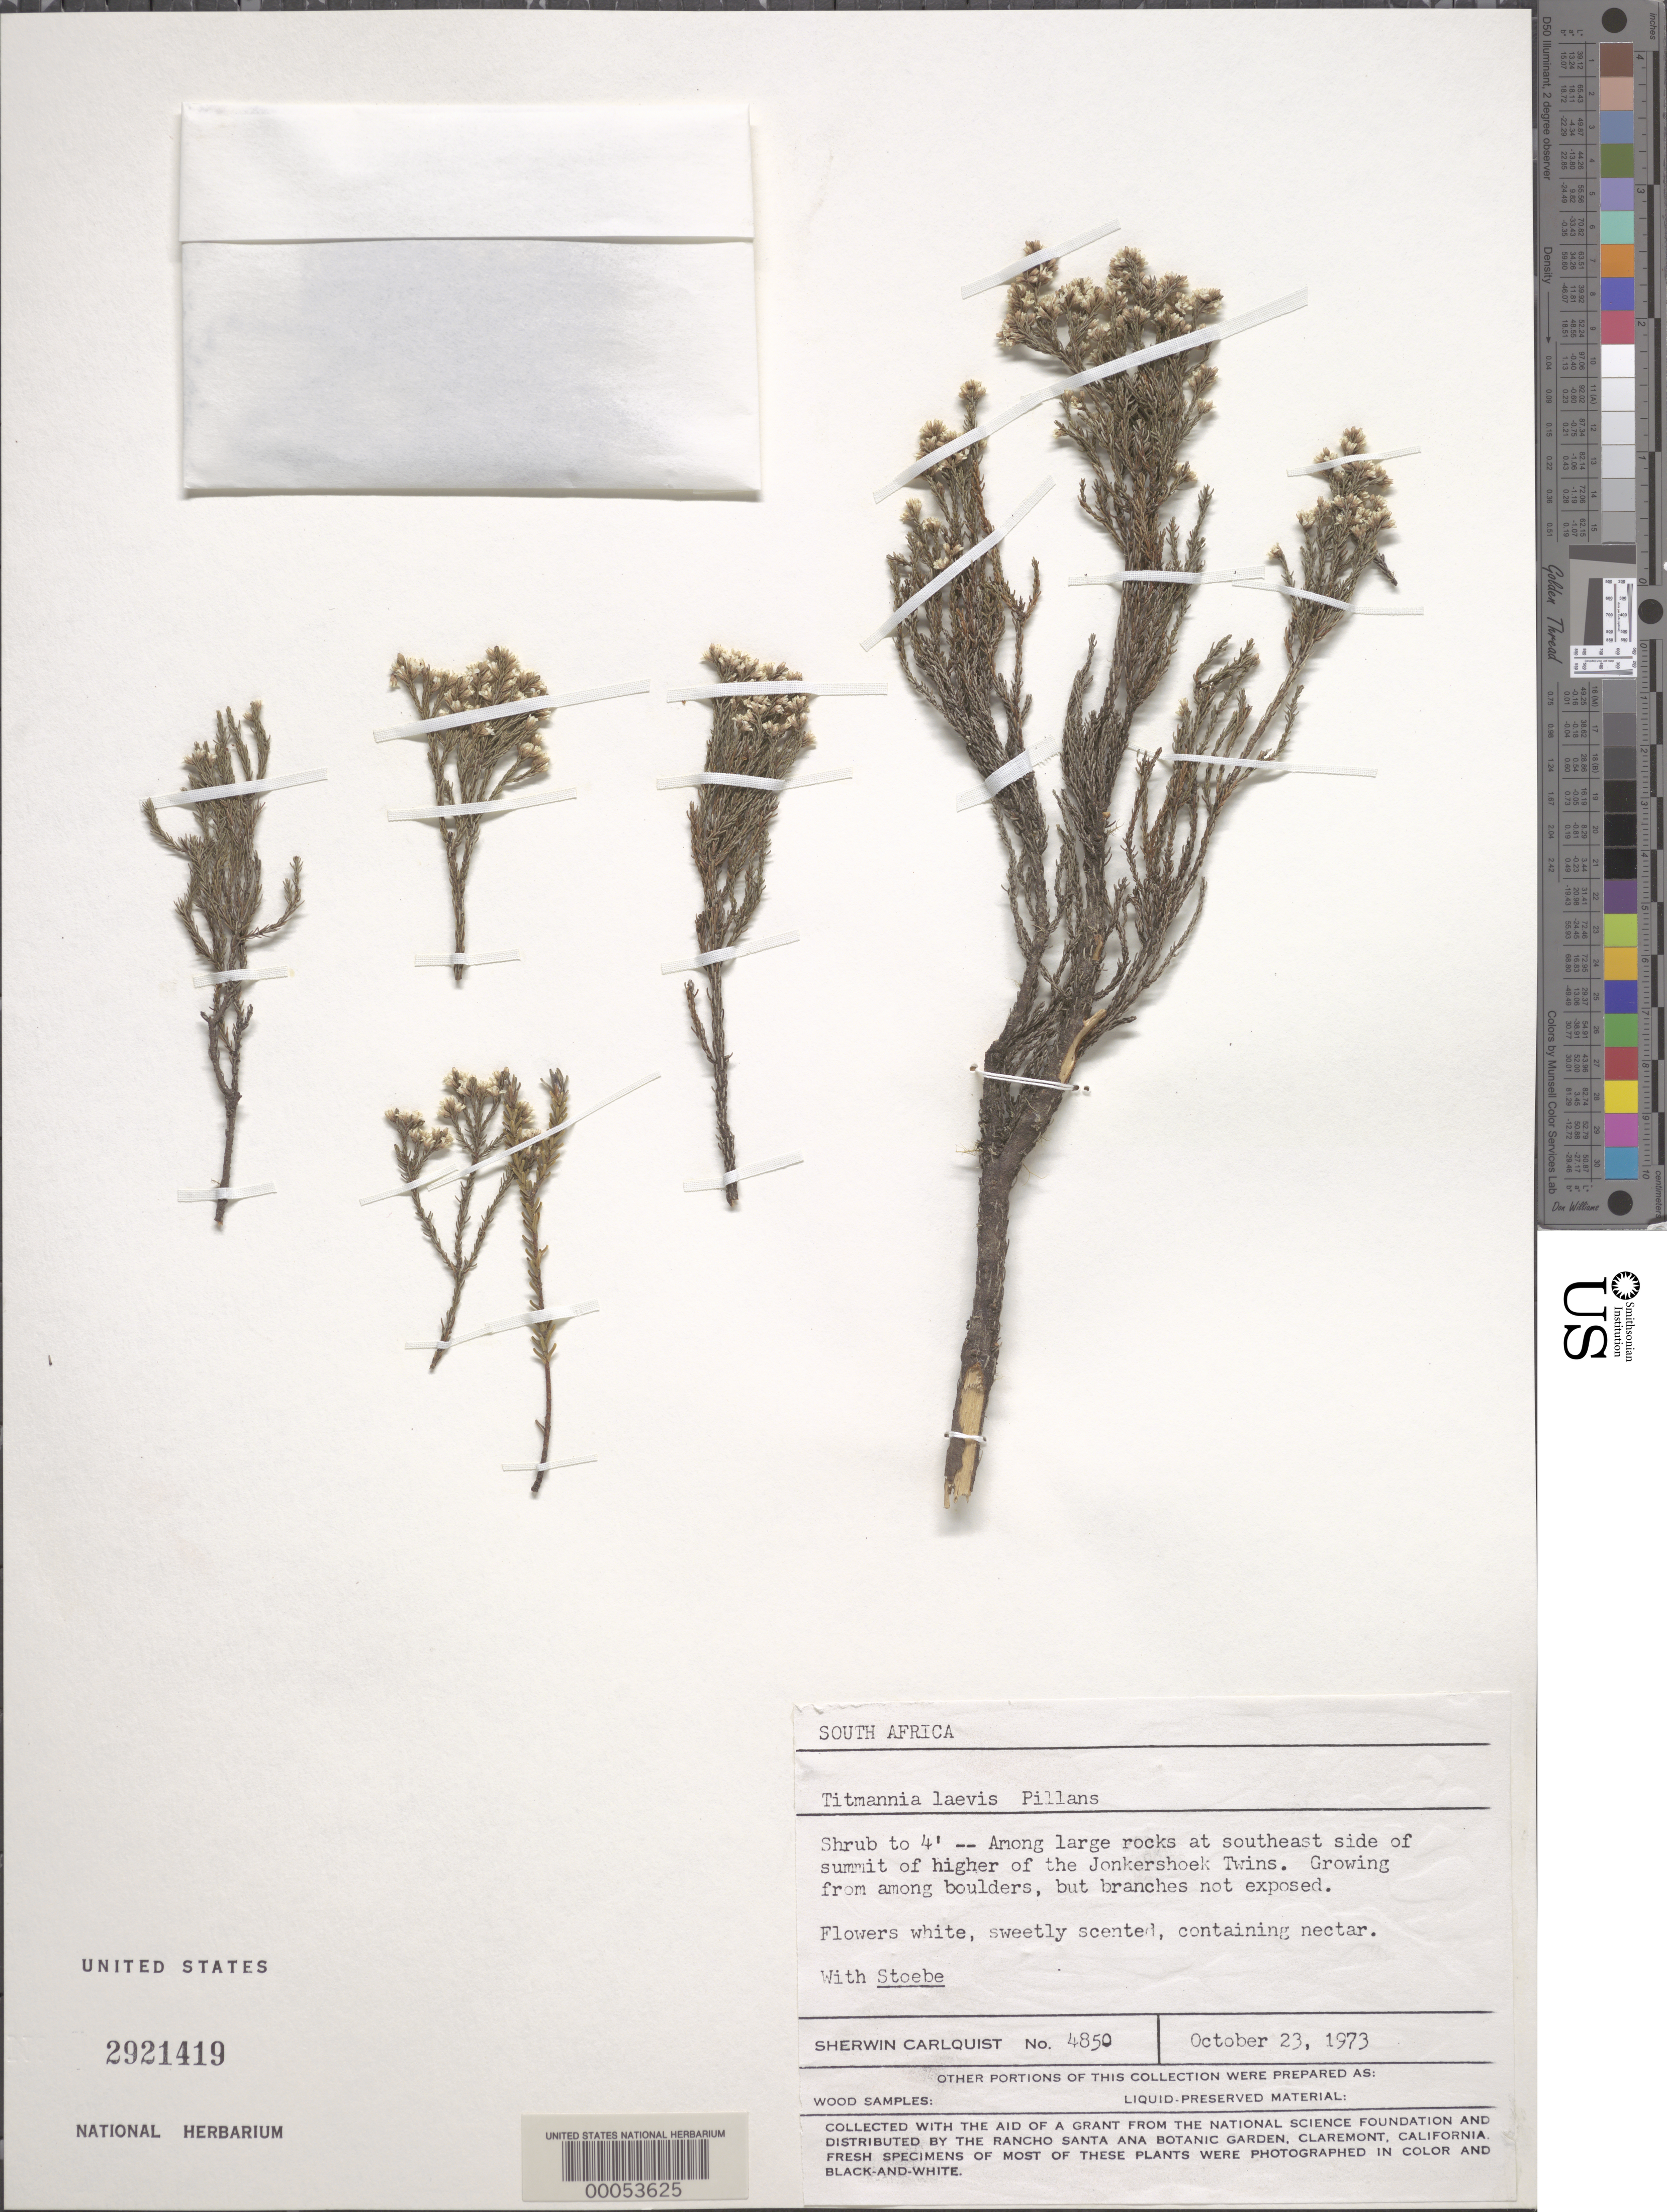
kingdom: Plantae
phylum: Tracheophyta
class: Magnoliopsida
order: Bruniales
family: Bruniaceae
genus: Audouinia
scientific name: Audouinia laevis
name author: (Pillans) A.V. Hall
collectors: S. Carlquist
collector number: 4850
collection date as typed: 23 Oct 1973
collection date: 1973-10-23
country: South Africa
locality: Jonkershoek twins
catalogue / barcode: US 2921419